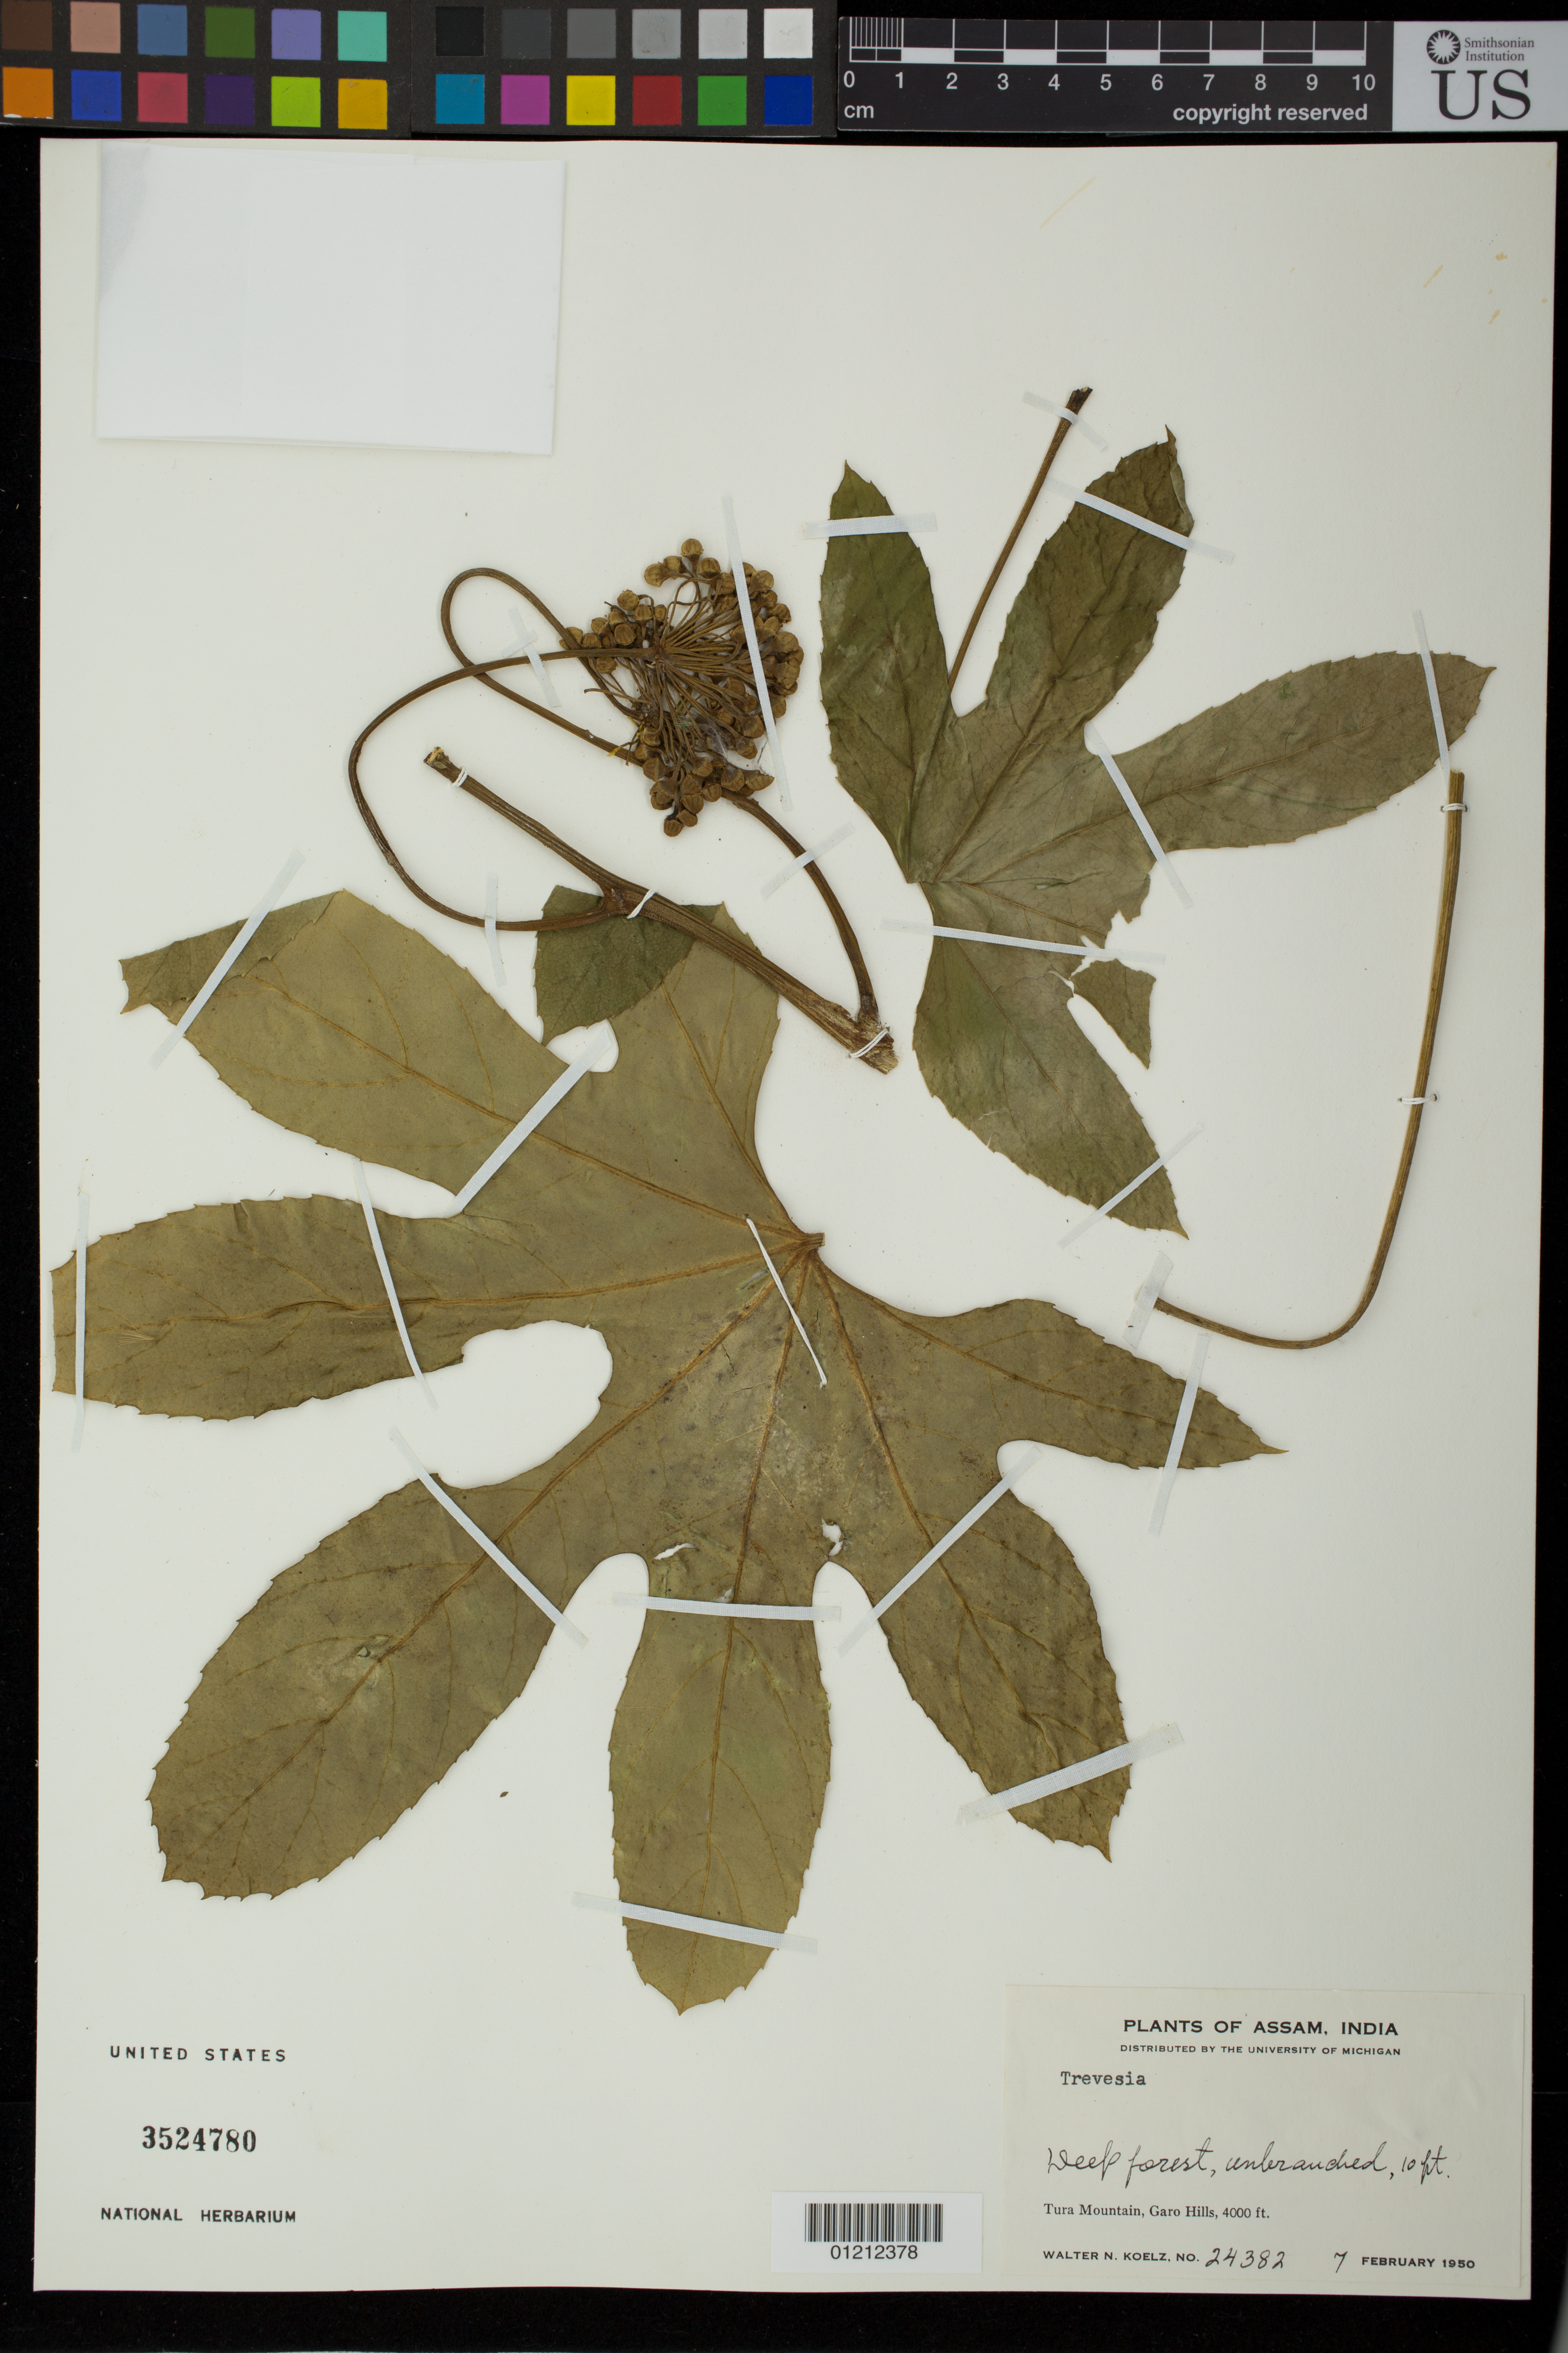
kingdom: Plantae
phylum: Tracheophyta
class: Magnoliopsida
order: Apiales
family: Araliaceae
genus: Schefflera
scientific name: Schefflera sp.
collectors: W. N. Koelz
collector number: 24382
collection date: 1950-02-07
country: India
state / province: Meghalaya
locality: Assam. Tura Mountain, Garo Hills. deep forest.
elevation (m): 1219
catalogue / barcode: US 3524780